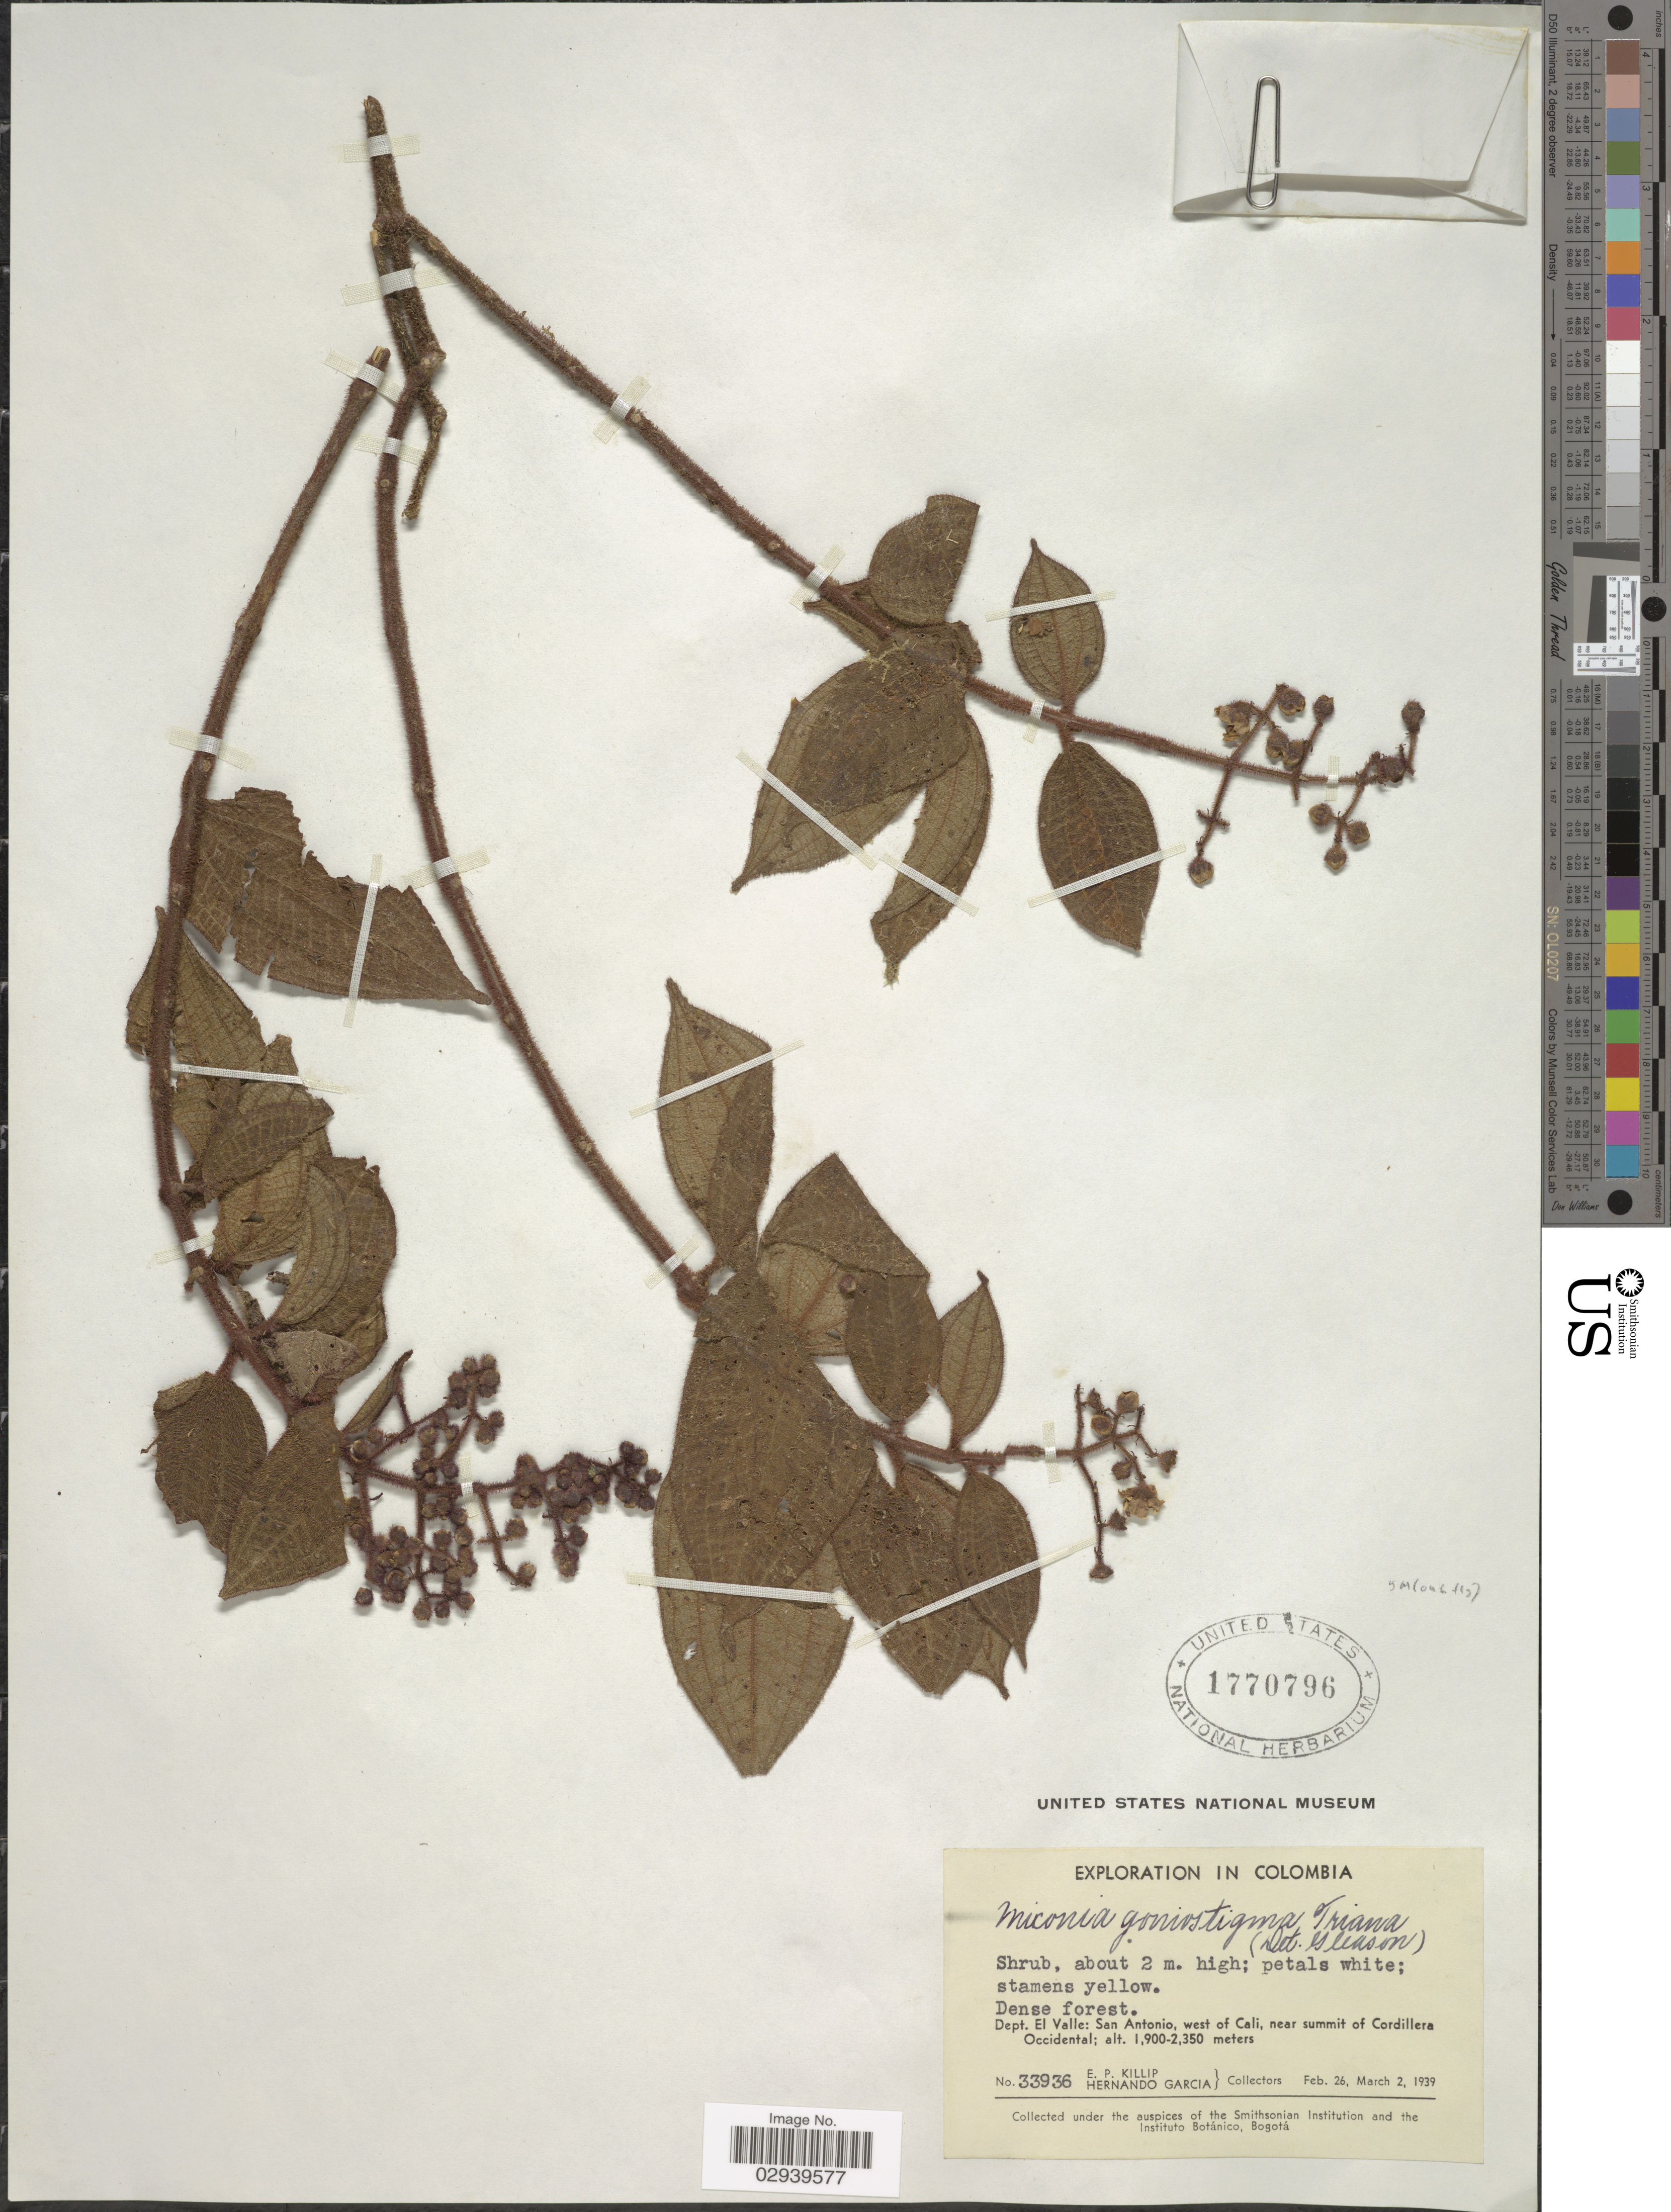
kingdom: Plantae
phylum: Tracheophyta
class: Magnoliopsida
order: Myrtales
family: Melastomataceae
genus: Miconia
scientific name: Miconia goniostigma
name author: Triana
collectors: E. P. Killip & H. Garcia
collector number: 33936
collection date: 1939-02-26/1939-03-02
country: Colombia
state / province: Valle del Cauca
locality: Dept. El Valle: San Antonio, west of Cali, near summit of Cordillera Occidental.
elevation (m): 1900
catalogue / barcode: US 1770796